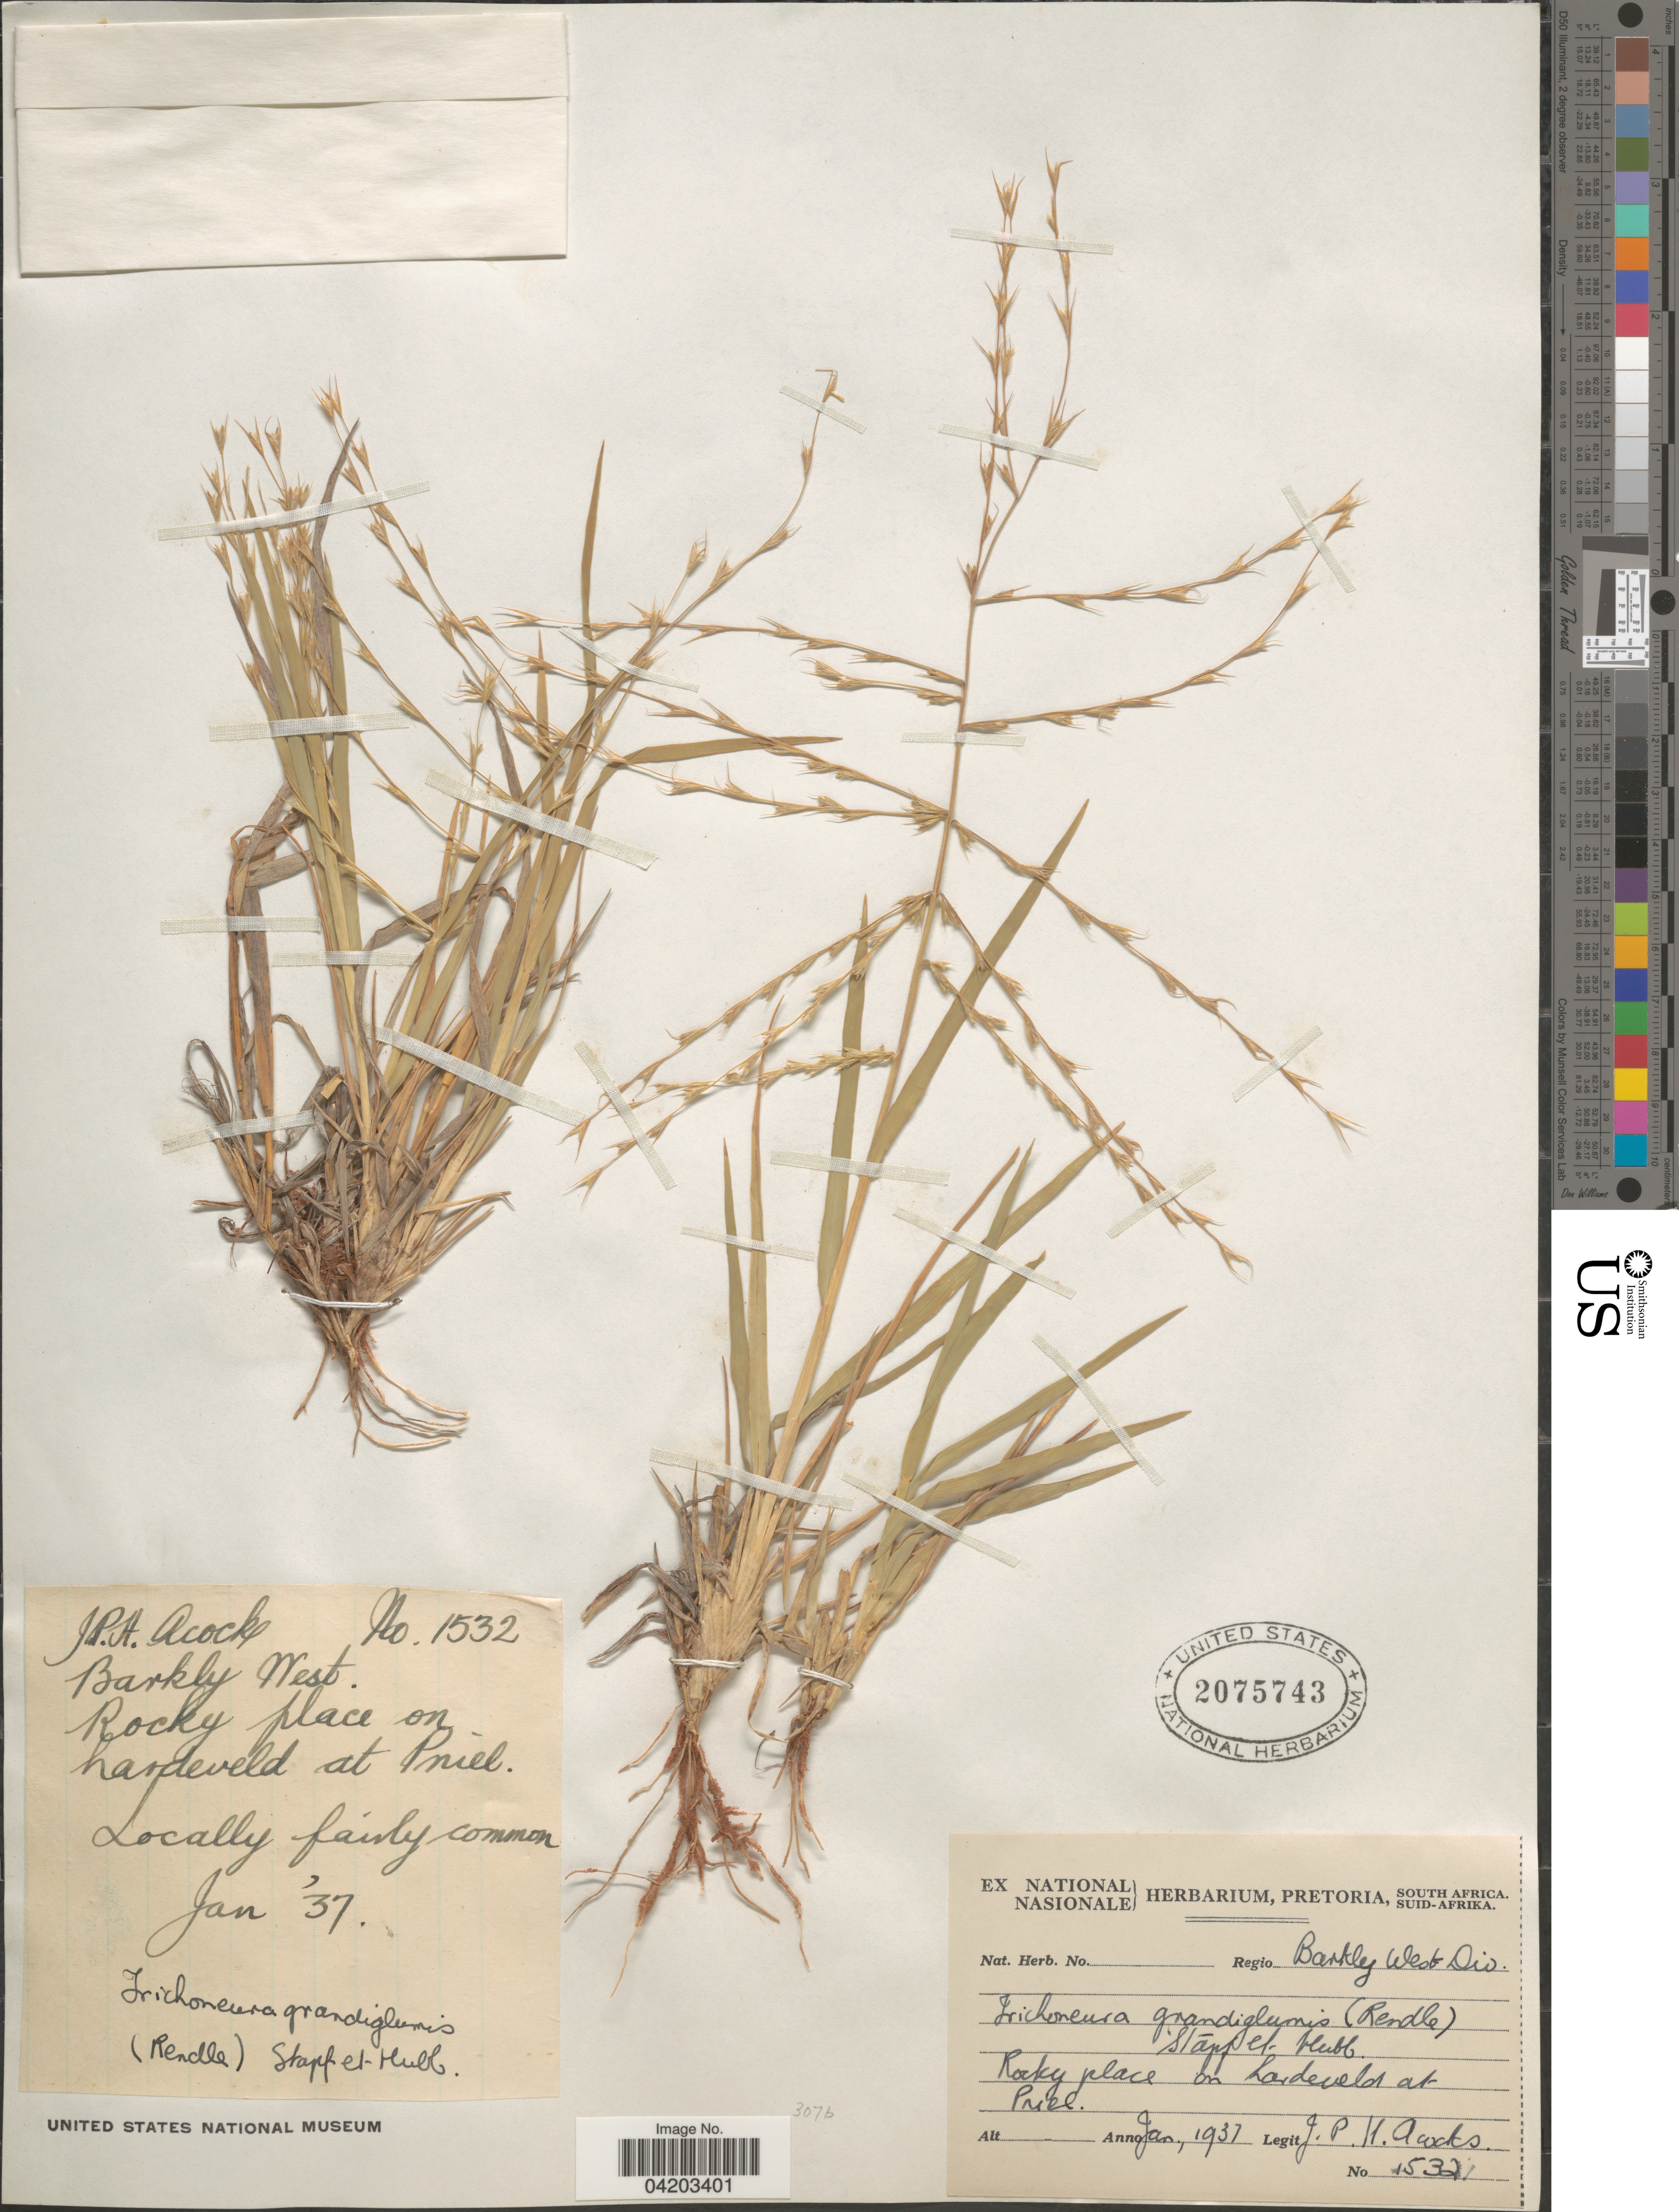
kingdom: Plantae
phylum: Tracheophyta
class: Liliopsida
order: Poales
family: Poaceae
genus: Trichoneura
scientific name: Trichoneura grandiglumis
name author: (Nees) Ekman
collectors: J. P. Acocks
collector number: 1532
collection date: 1937-01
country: South Africa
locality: Barkley West Div. Rocky place on hardeveld at Pniel.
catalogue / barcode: US 2075743